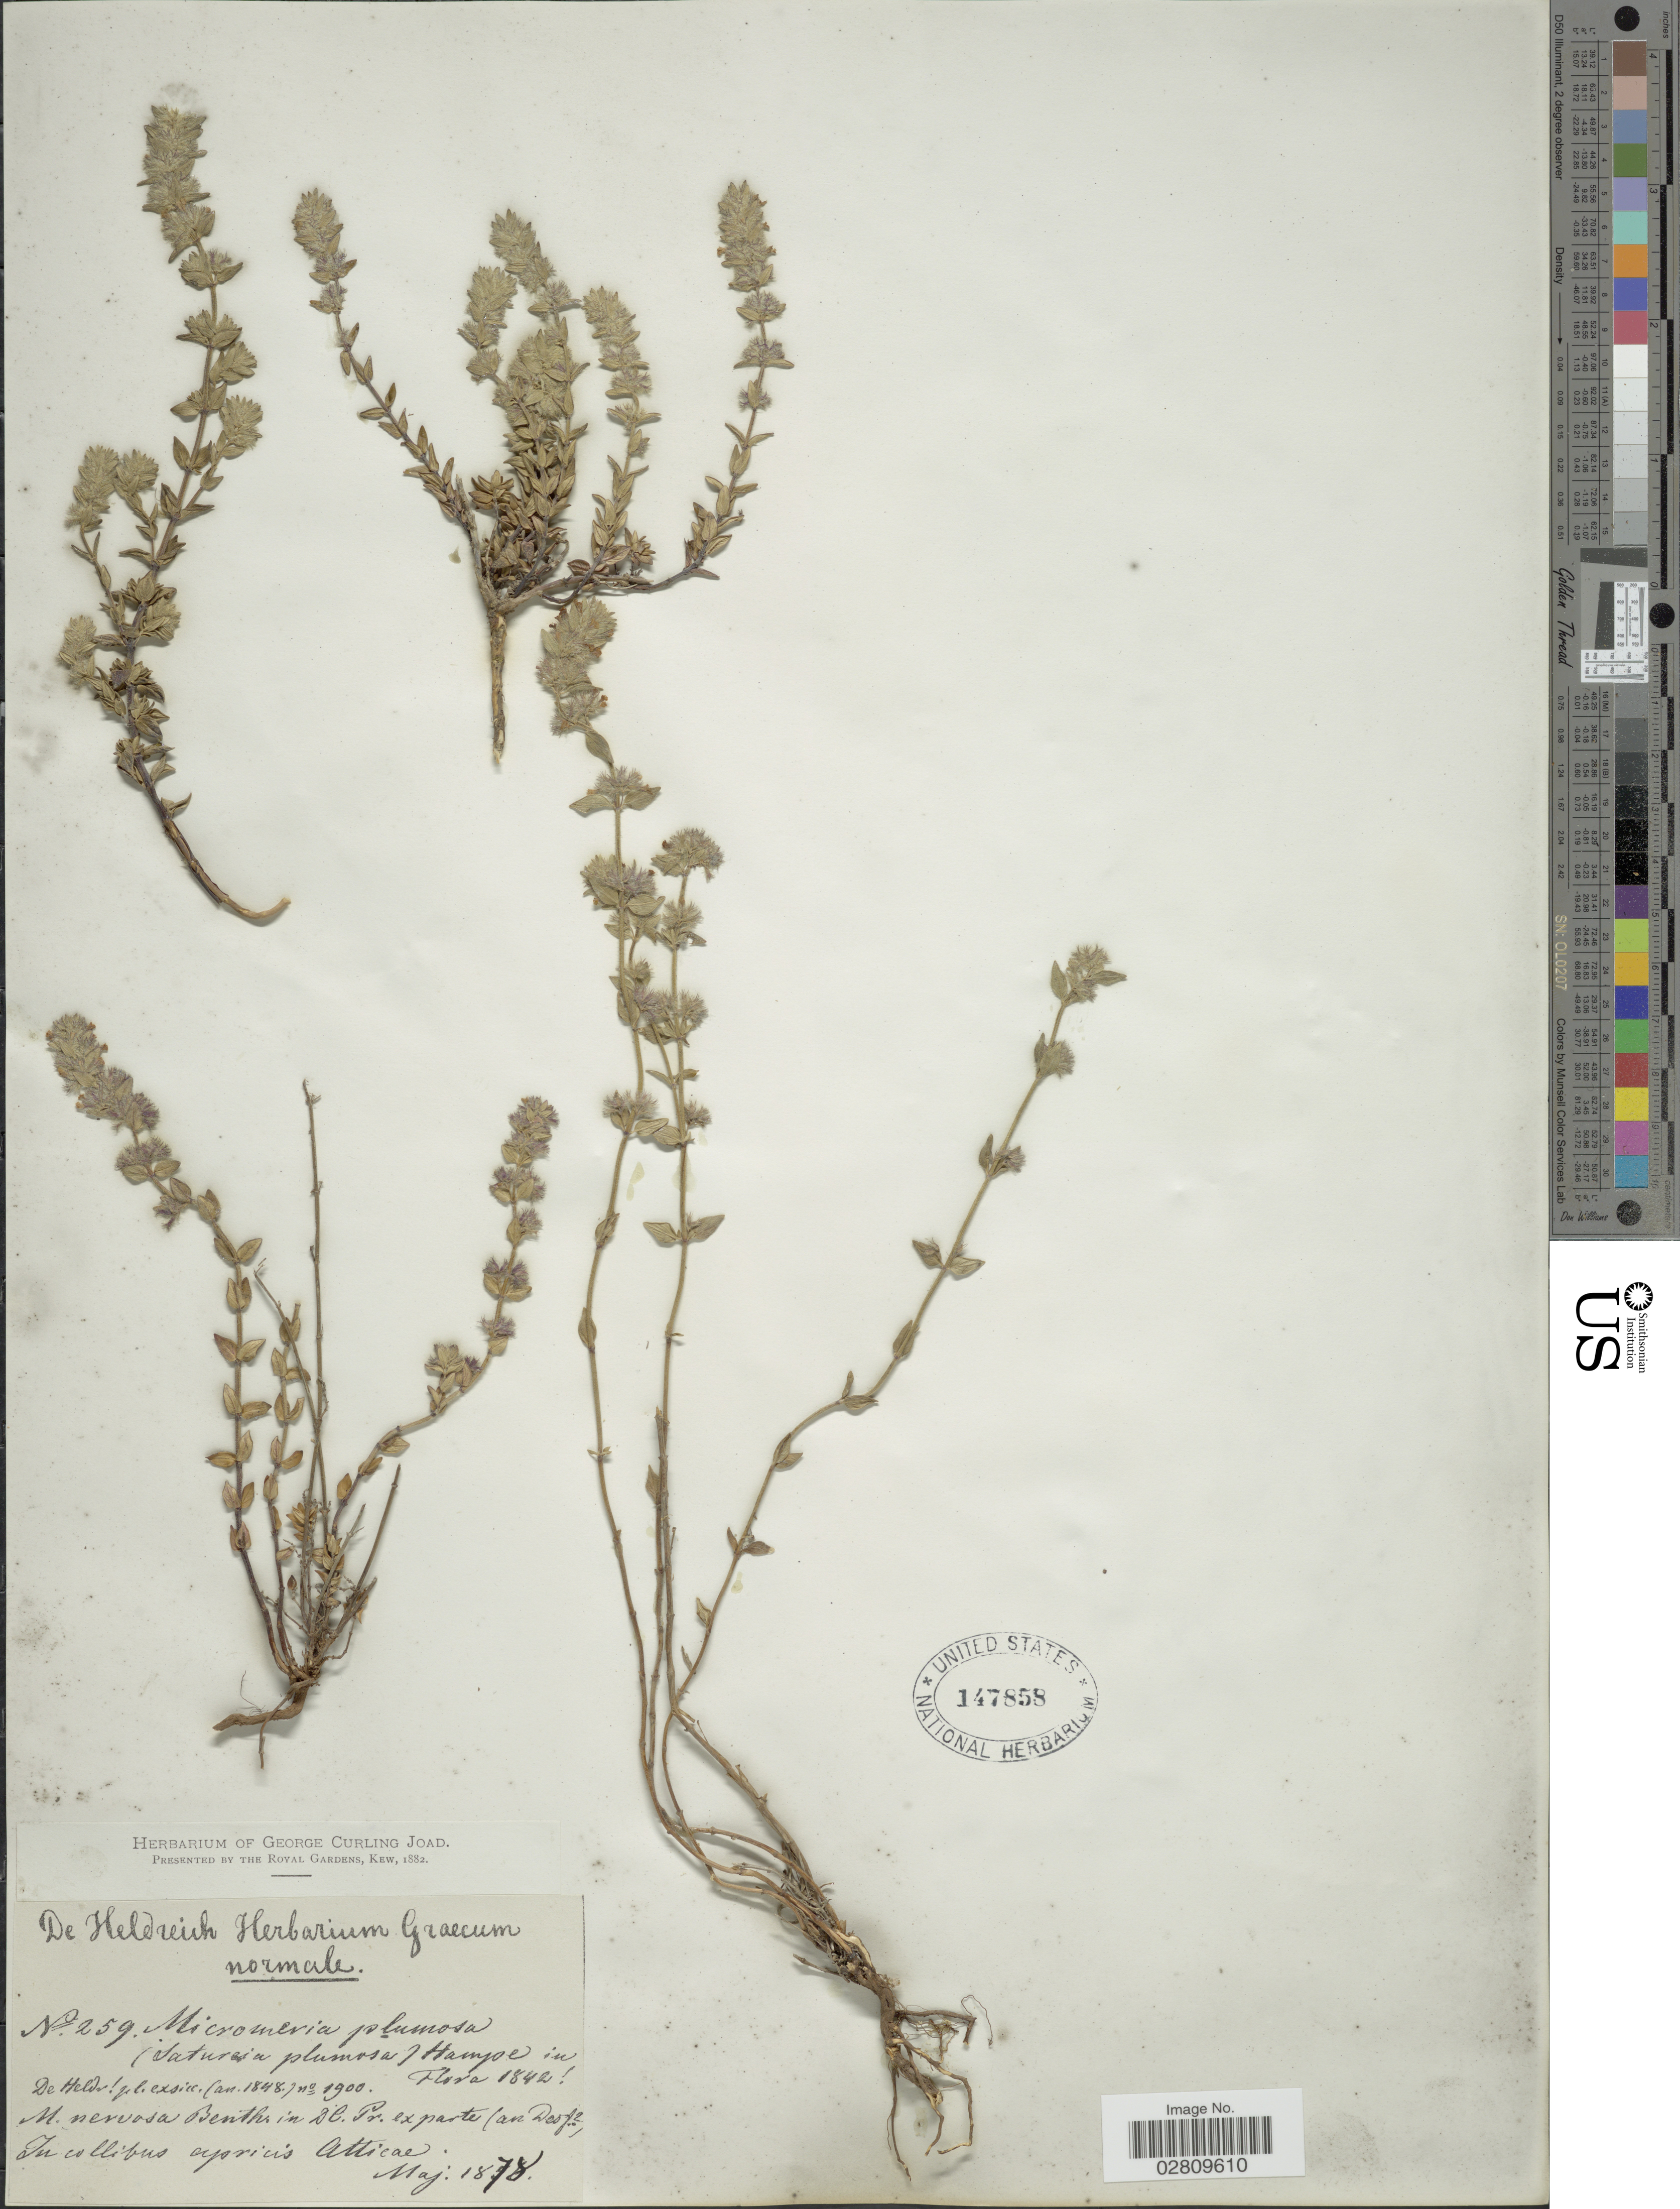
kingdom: Plantae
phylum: Tracheophyta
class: Magnoliopsida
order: Lamiales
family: Lamiaceae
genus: Micromeria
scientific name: Micromeria plumosa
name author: H. Buek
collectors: -. De Heldreich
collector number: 259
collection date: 1878-05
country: Greece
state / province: Attica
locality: In collibus apricis Atticae.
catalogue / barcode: US 147858